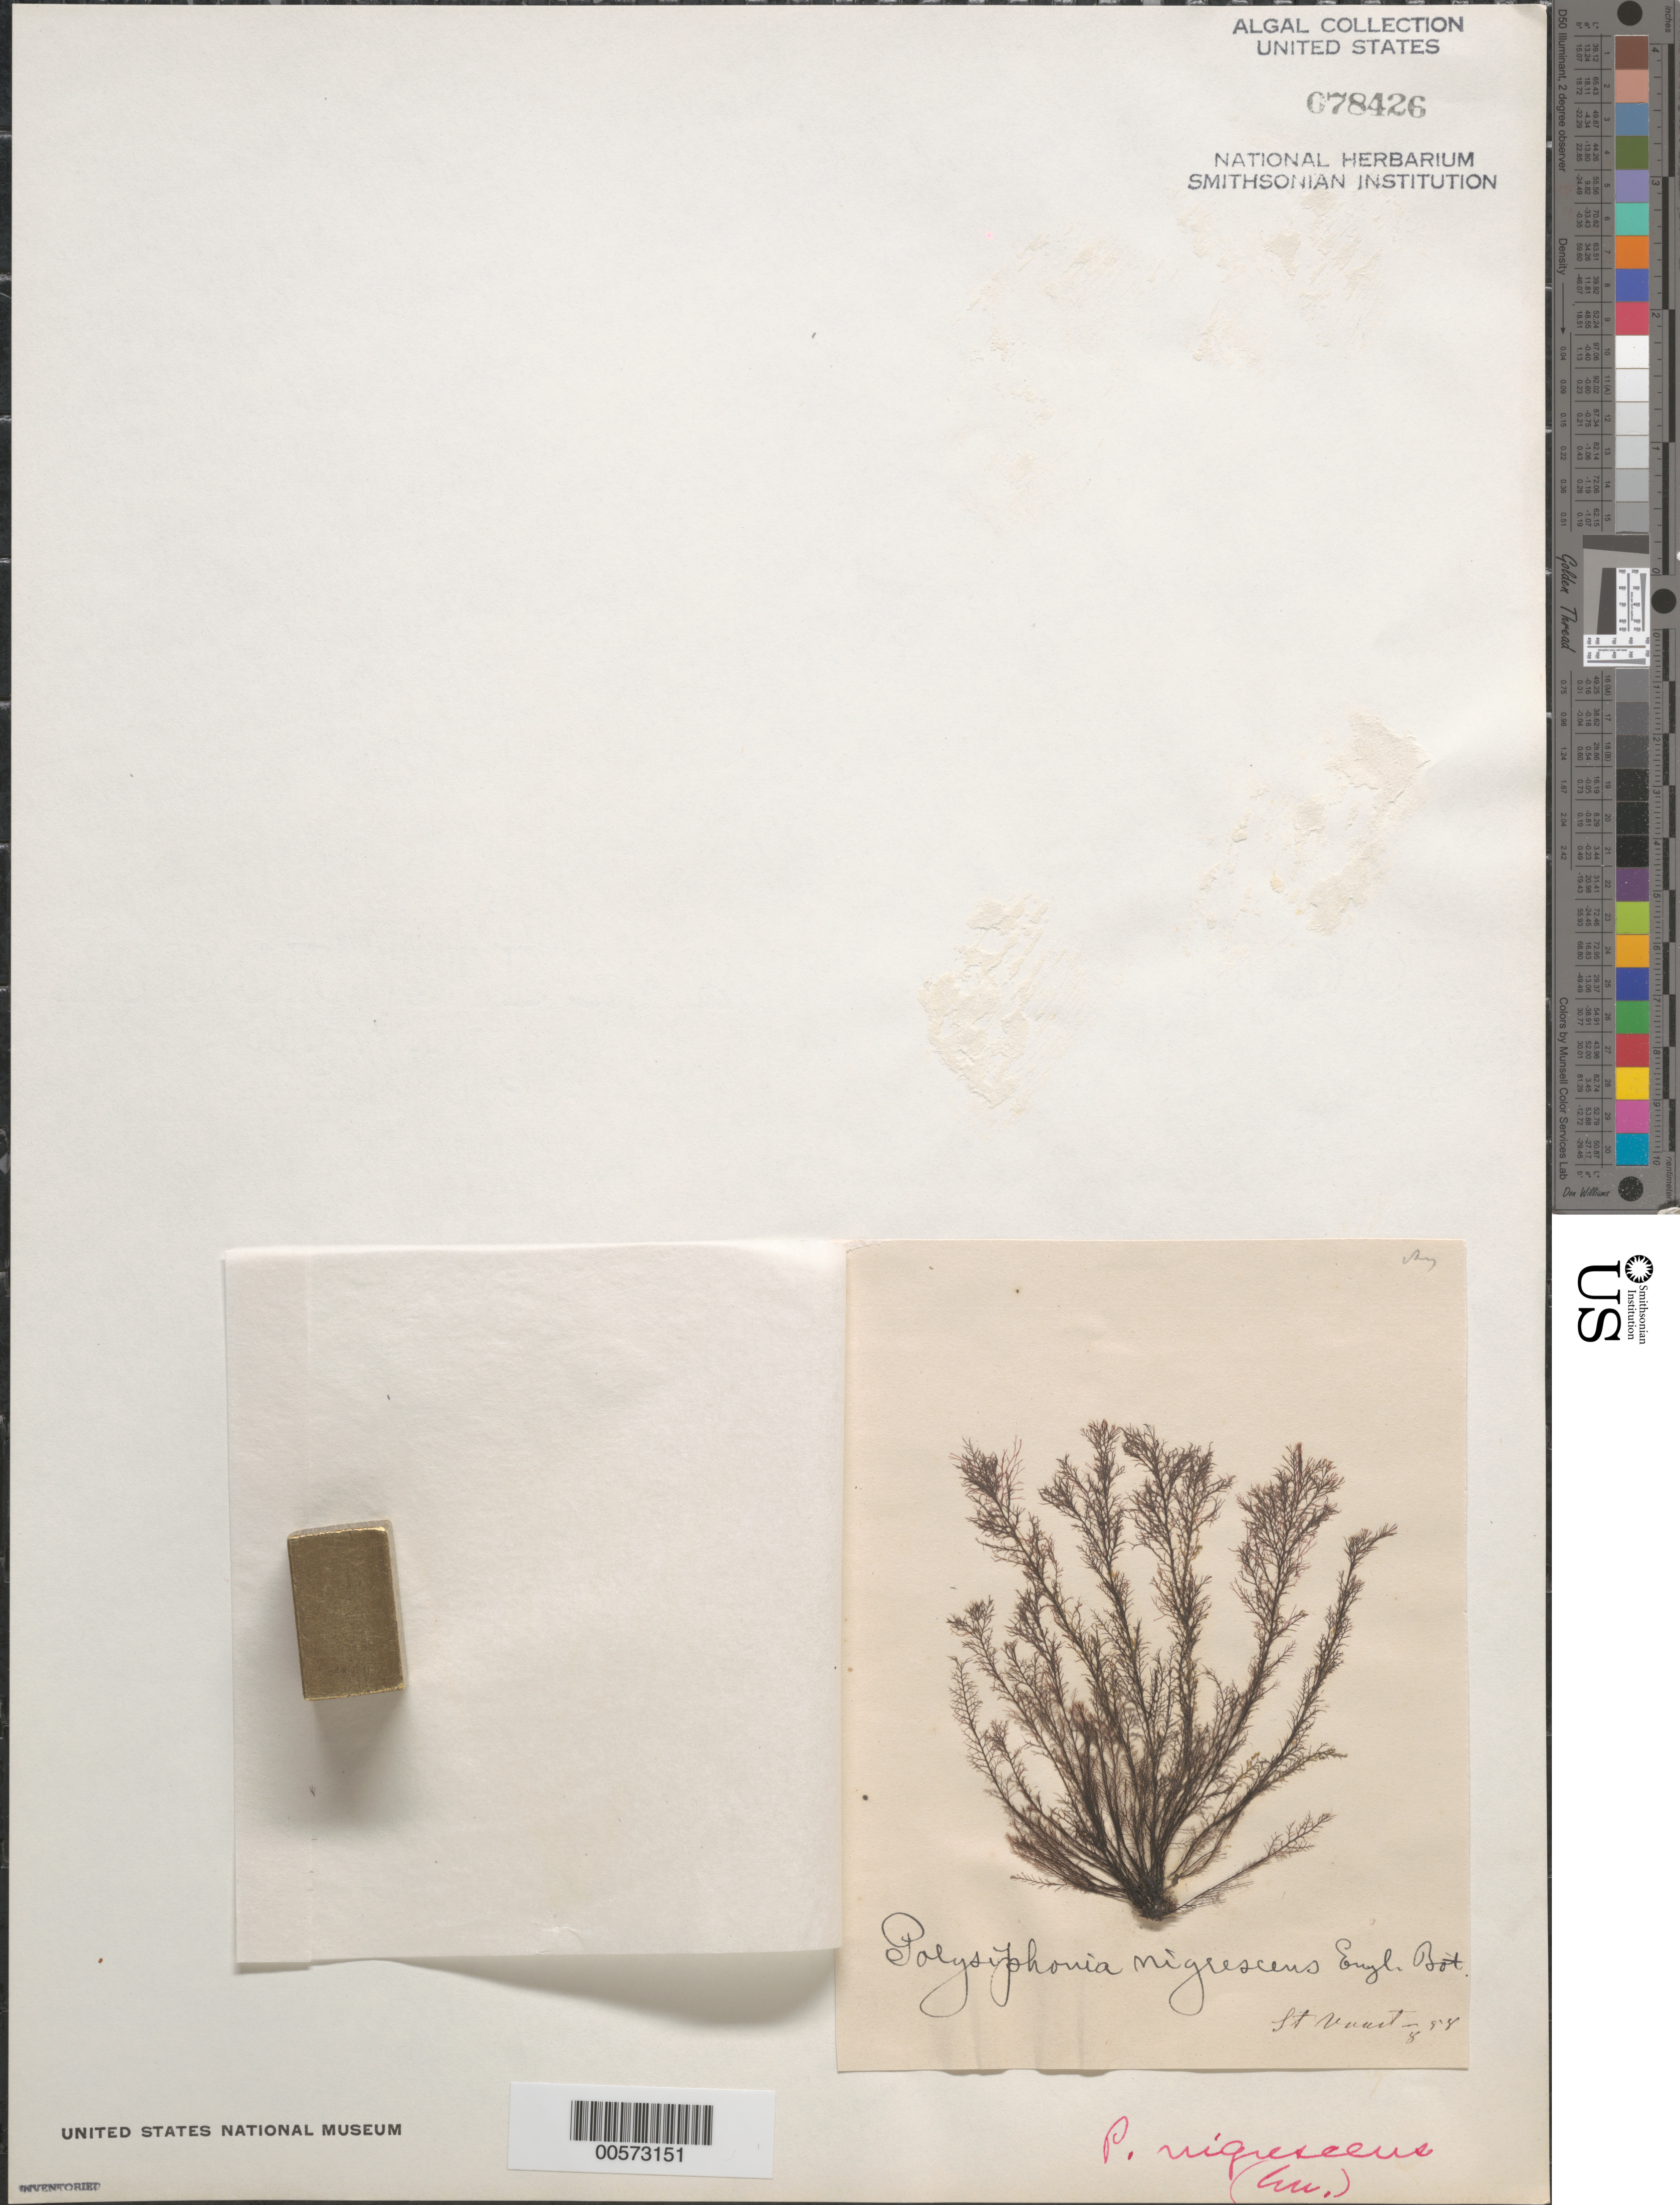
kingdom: Plantae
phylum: Rhodophyta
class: Florideophyceae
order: Ceramiales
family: Rhodomelaceae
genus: Vertebrata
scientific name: Vertebrata fucoides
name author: (Hudson) Kuntze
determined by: Algae name updating Project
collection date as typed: Aug 1858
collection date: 1858-08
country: France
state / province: Normandie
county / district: Manche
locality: St. vaast-la-hougue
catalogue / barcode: US 78426